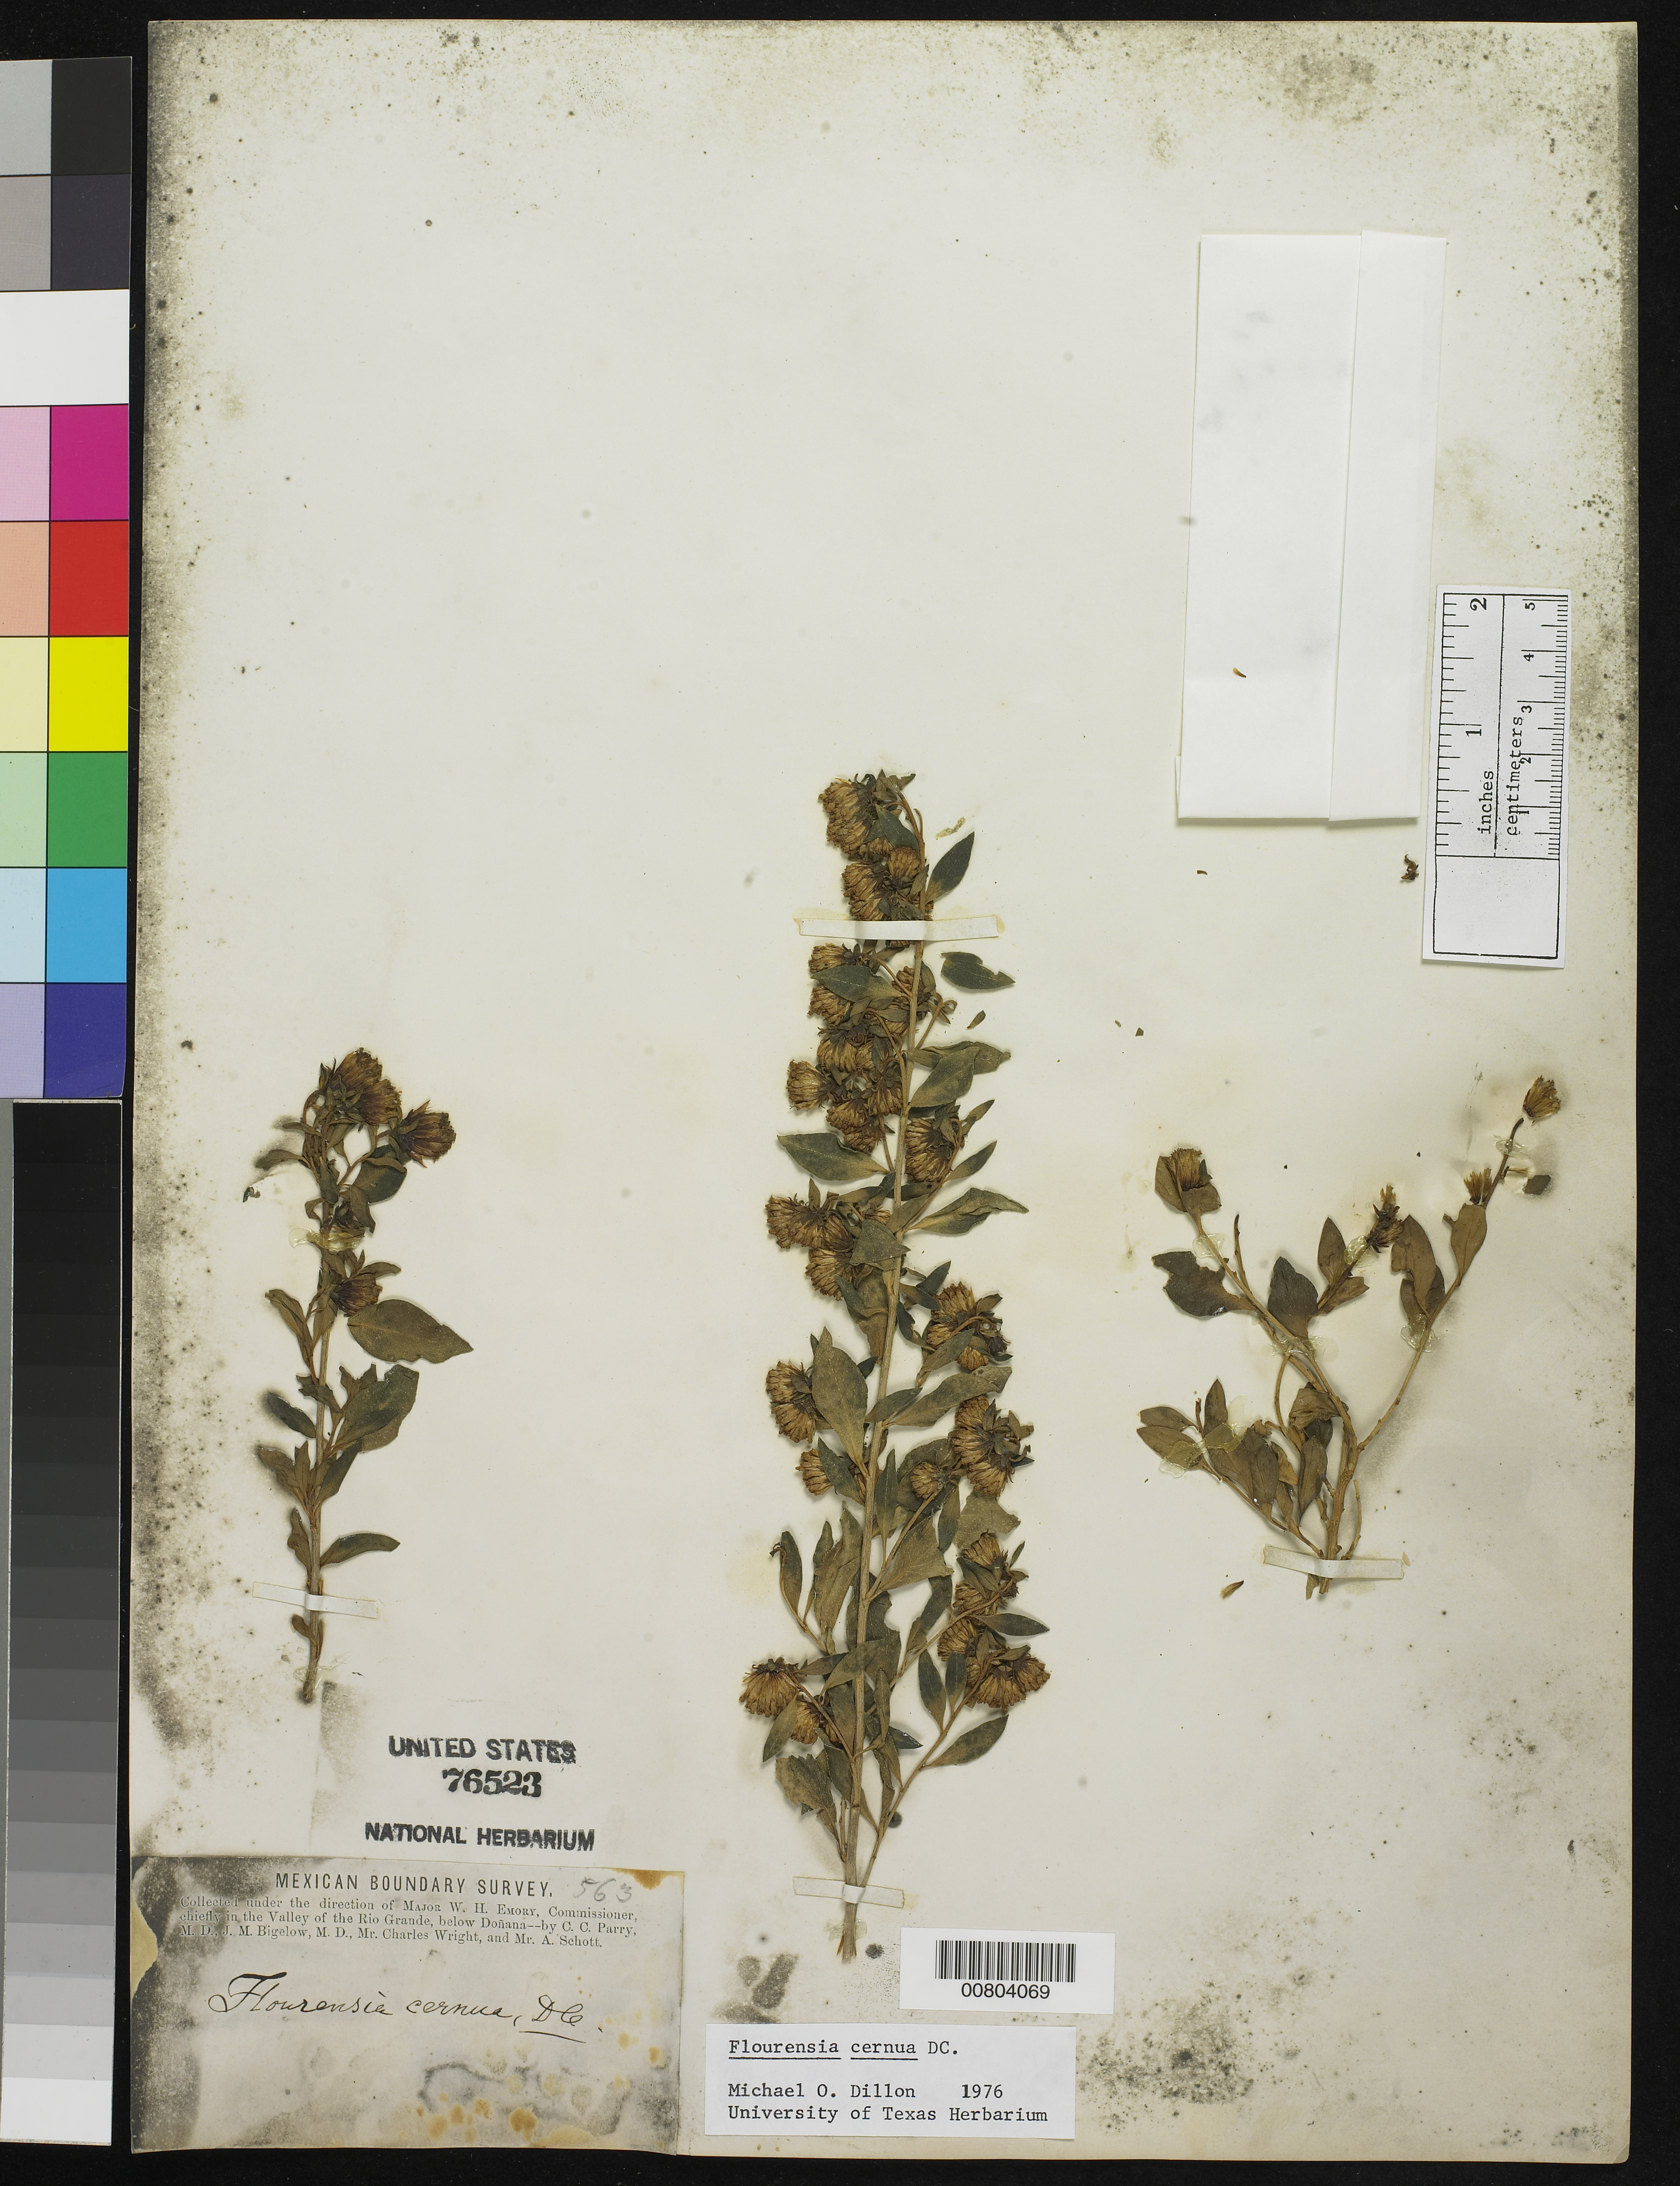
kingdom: Plantae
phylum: Tracheophyta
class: Magnoliopsida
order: Asterales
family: Asteraceae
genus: Flourensia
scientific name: Flourensia cernua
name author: DC.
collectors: C. C. Parry, J. M. Bigelow, C. Wright & A. C. V. Schott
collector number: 563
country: United States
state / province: New Mexico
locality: Valley of the Rio Grande, below Doñana, New Mexico.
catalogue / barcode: US 76523